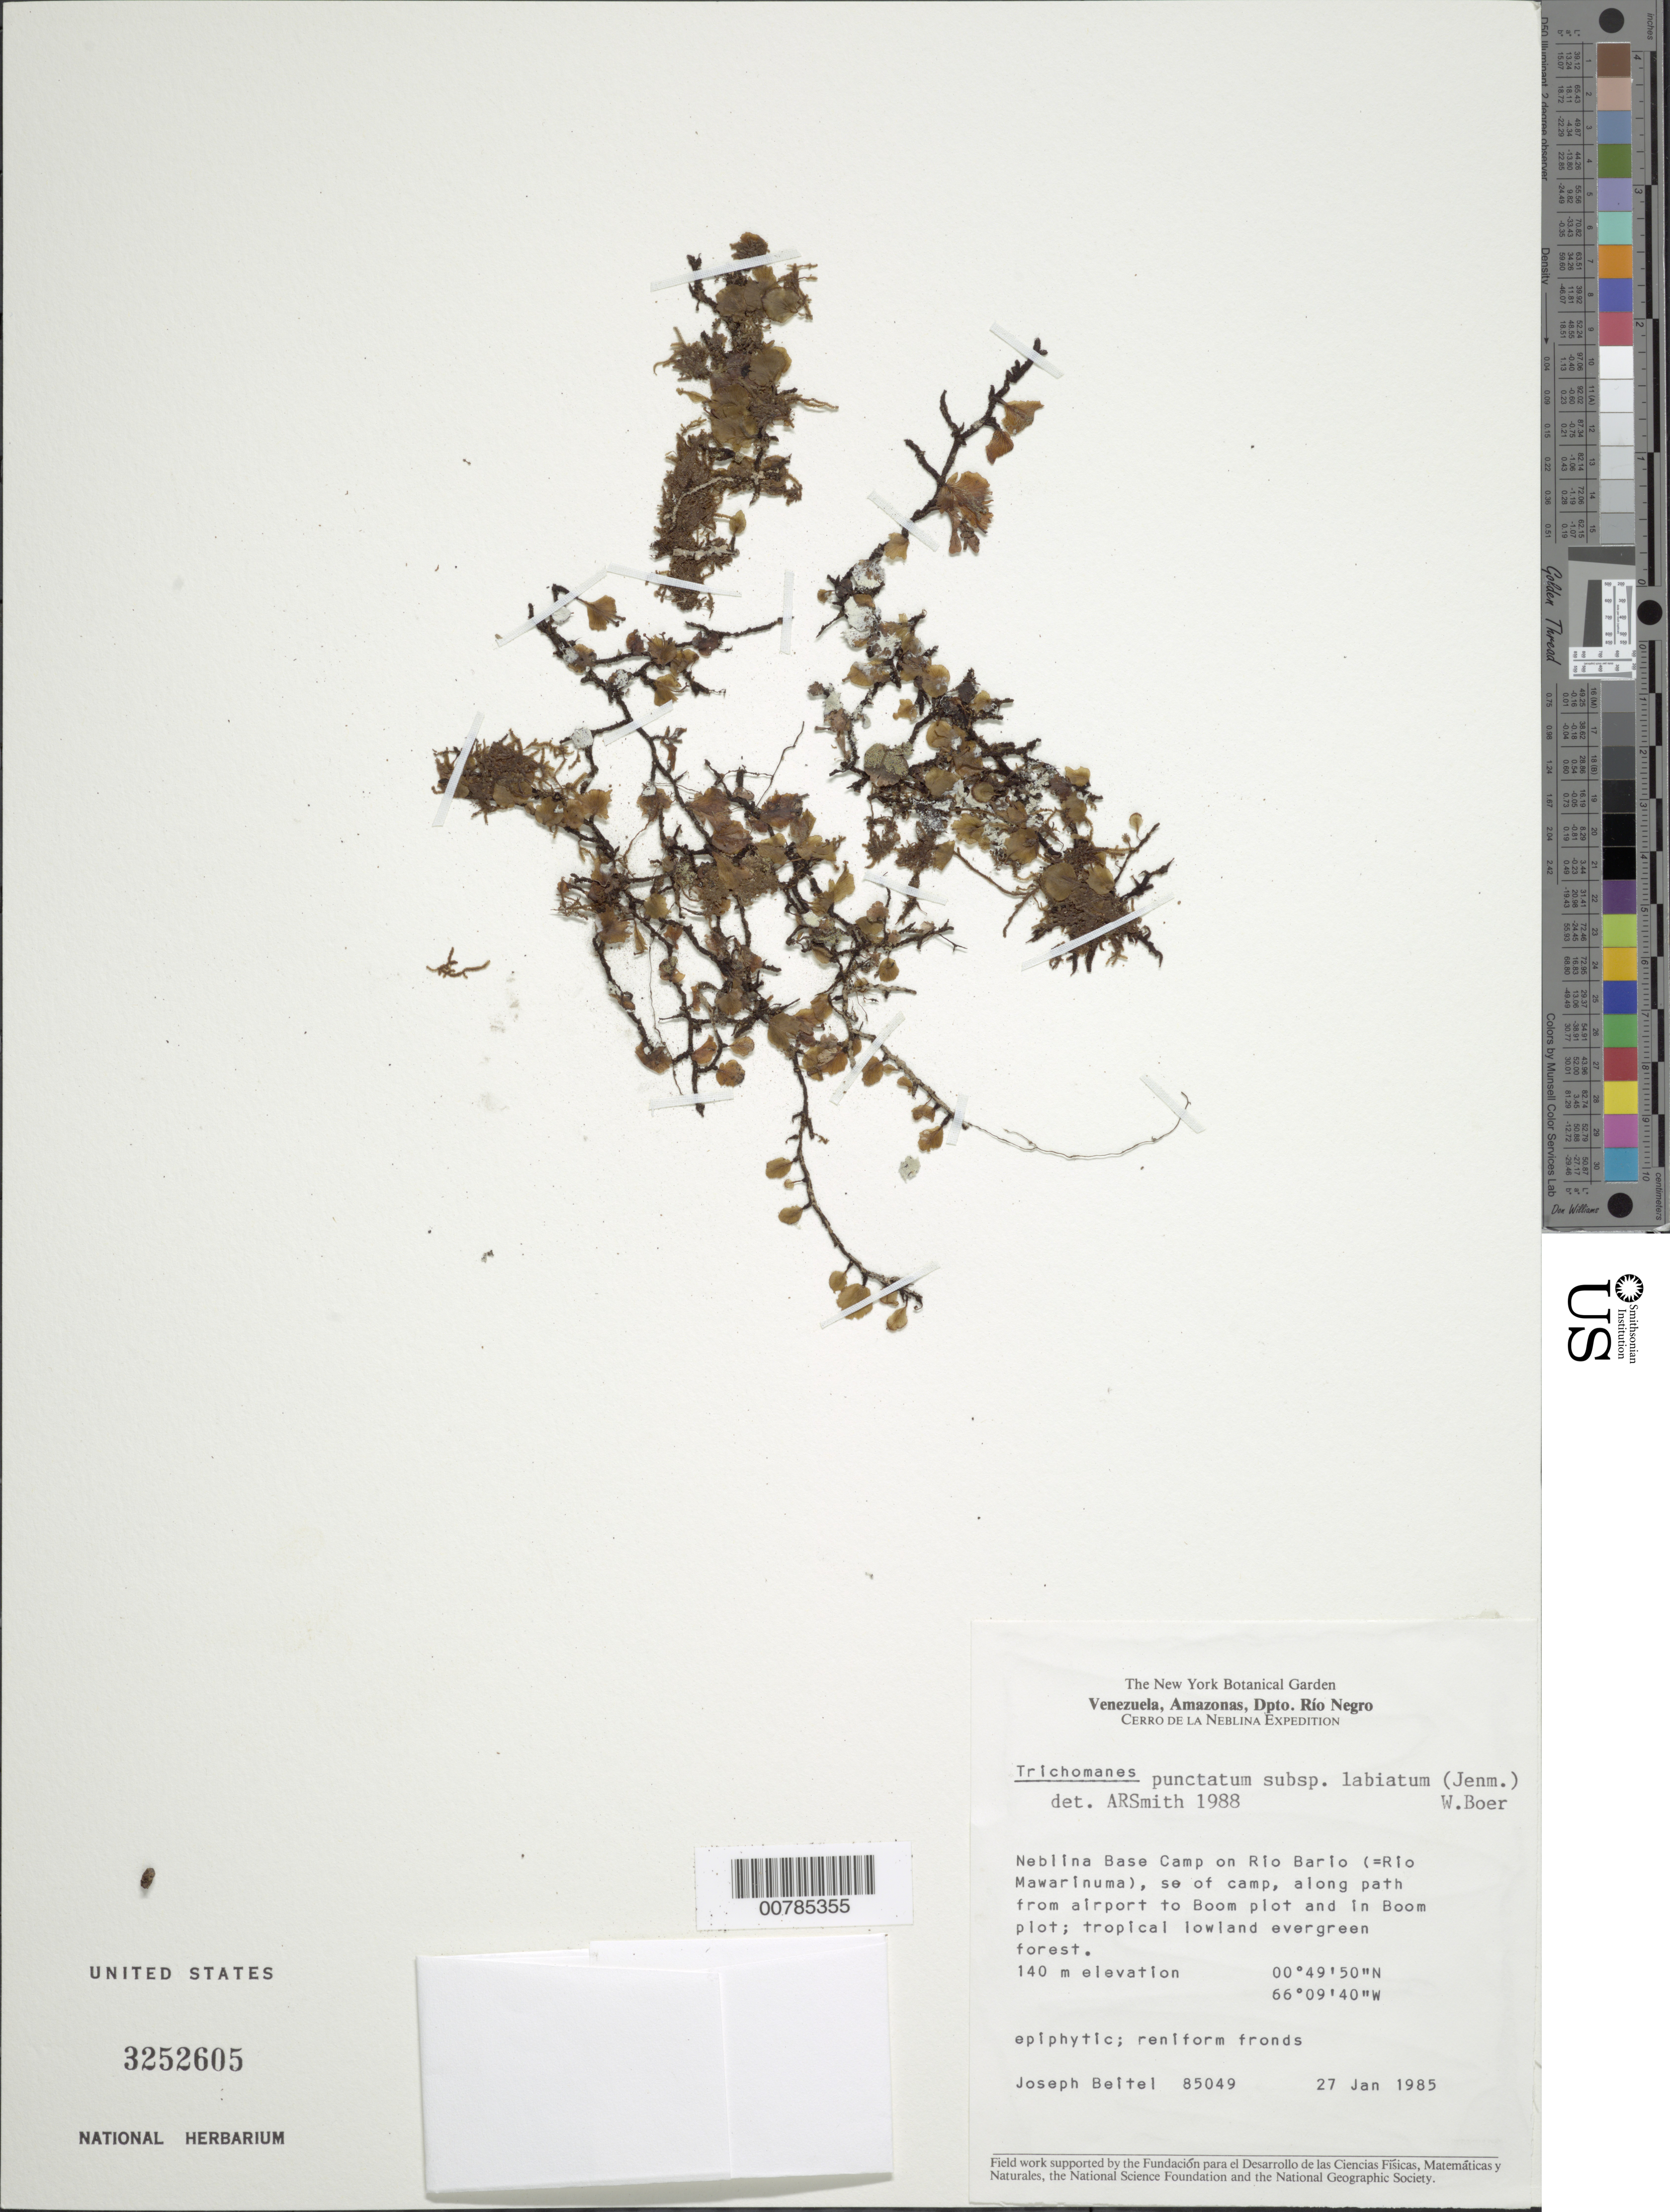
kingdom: Plantae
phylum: Tracheophyta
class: Polypodiopsida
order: Hymenophyllales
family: Hymenophyllaceae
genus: Didymoglossum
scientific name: Didymoglossum punctatum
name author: (Poir.) Desv.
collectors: J. M. Beitel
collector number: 85049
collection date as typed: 27-Jan-85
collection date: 1985-01-27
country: Venezuela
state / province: Amazonas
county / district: Río Negro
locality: Neblina Base Camp on Río Barío (= Río Mawarinuma), SE of camp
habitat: Tropical lowland evergreen forest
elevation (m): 140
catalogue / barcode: US 3252605